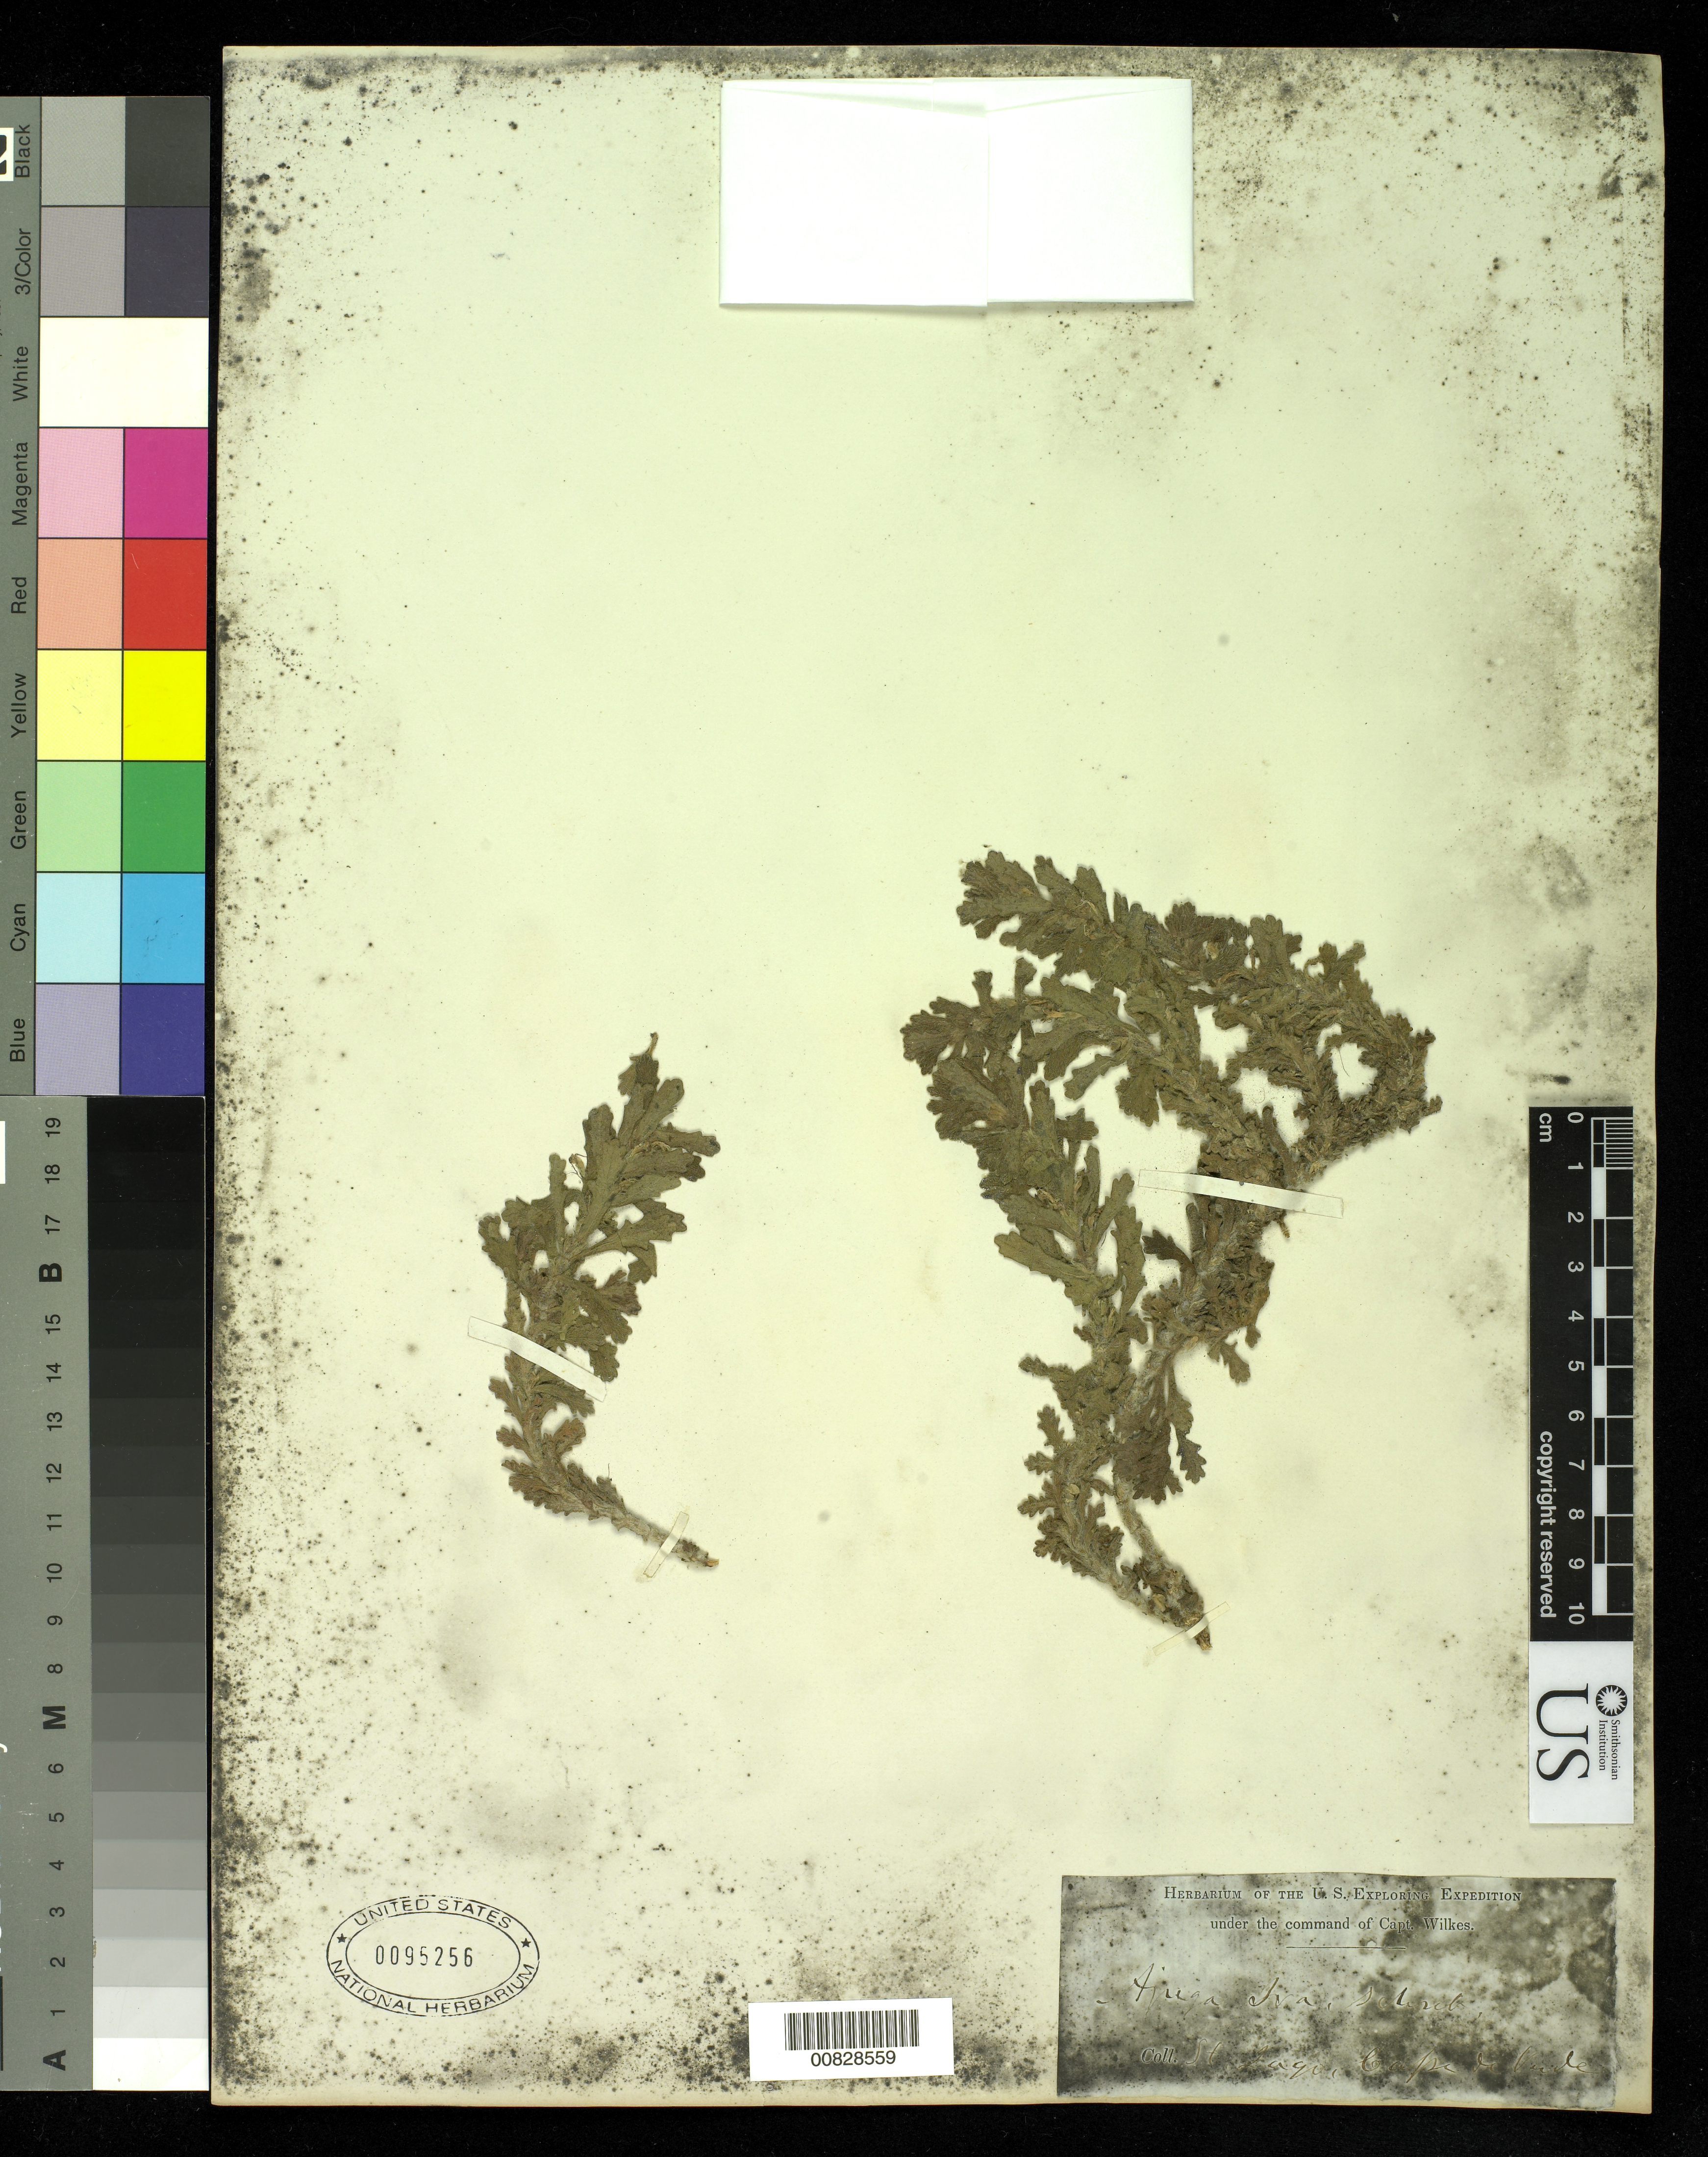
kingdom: Plantae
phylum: Tracheophyta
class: Magnoliopsida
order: Lamiales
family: Lamiaceae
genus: Ajuga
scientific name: Ajuga sp.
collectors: Wilkes Explor. Exped.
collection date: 1838/1842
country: Cape Verde Islands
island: Cape Verde Is.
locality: St. Jago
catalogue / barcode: US 95256